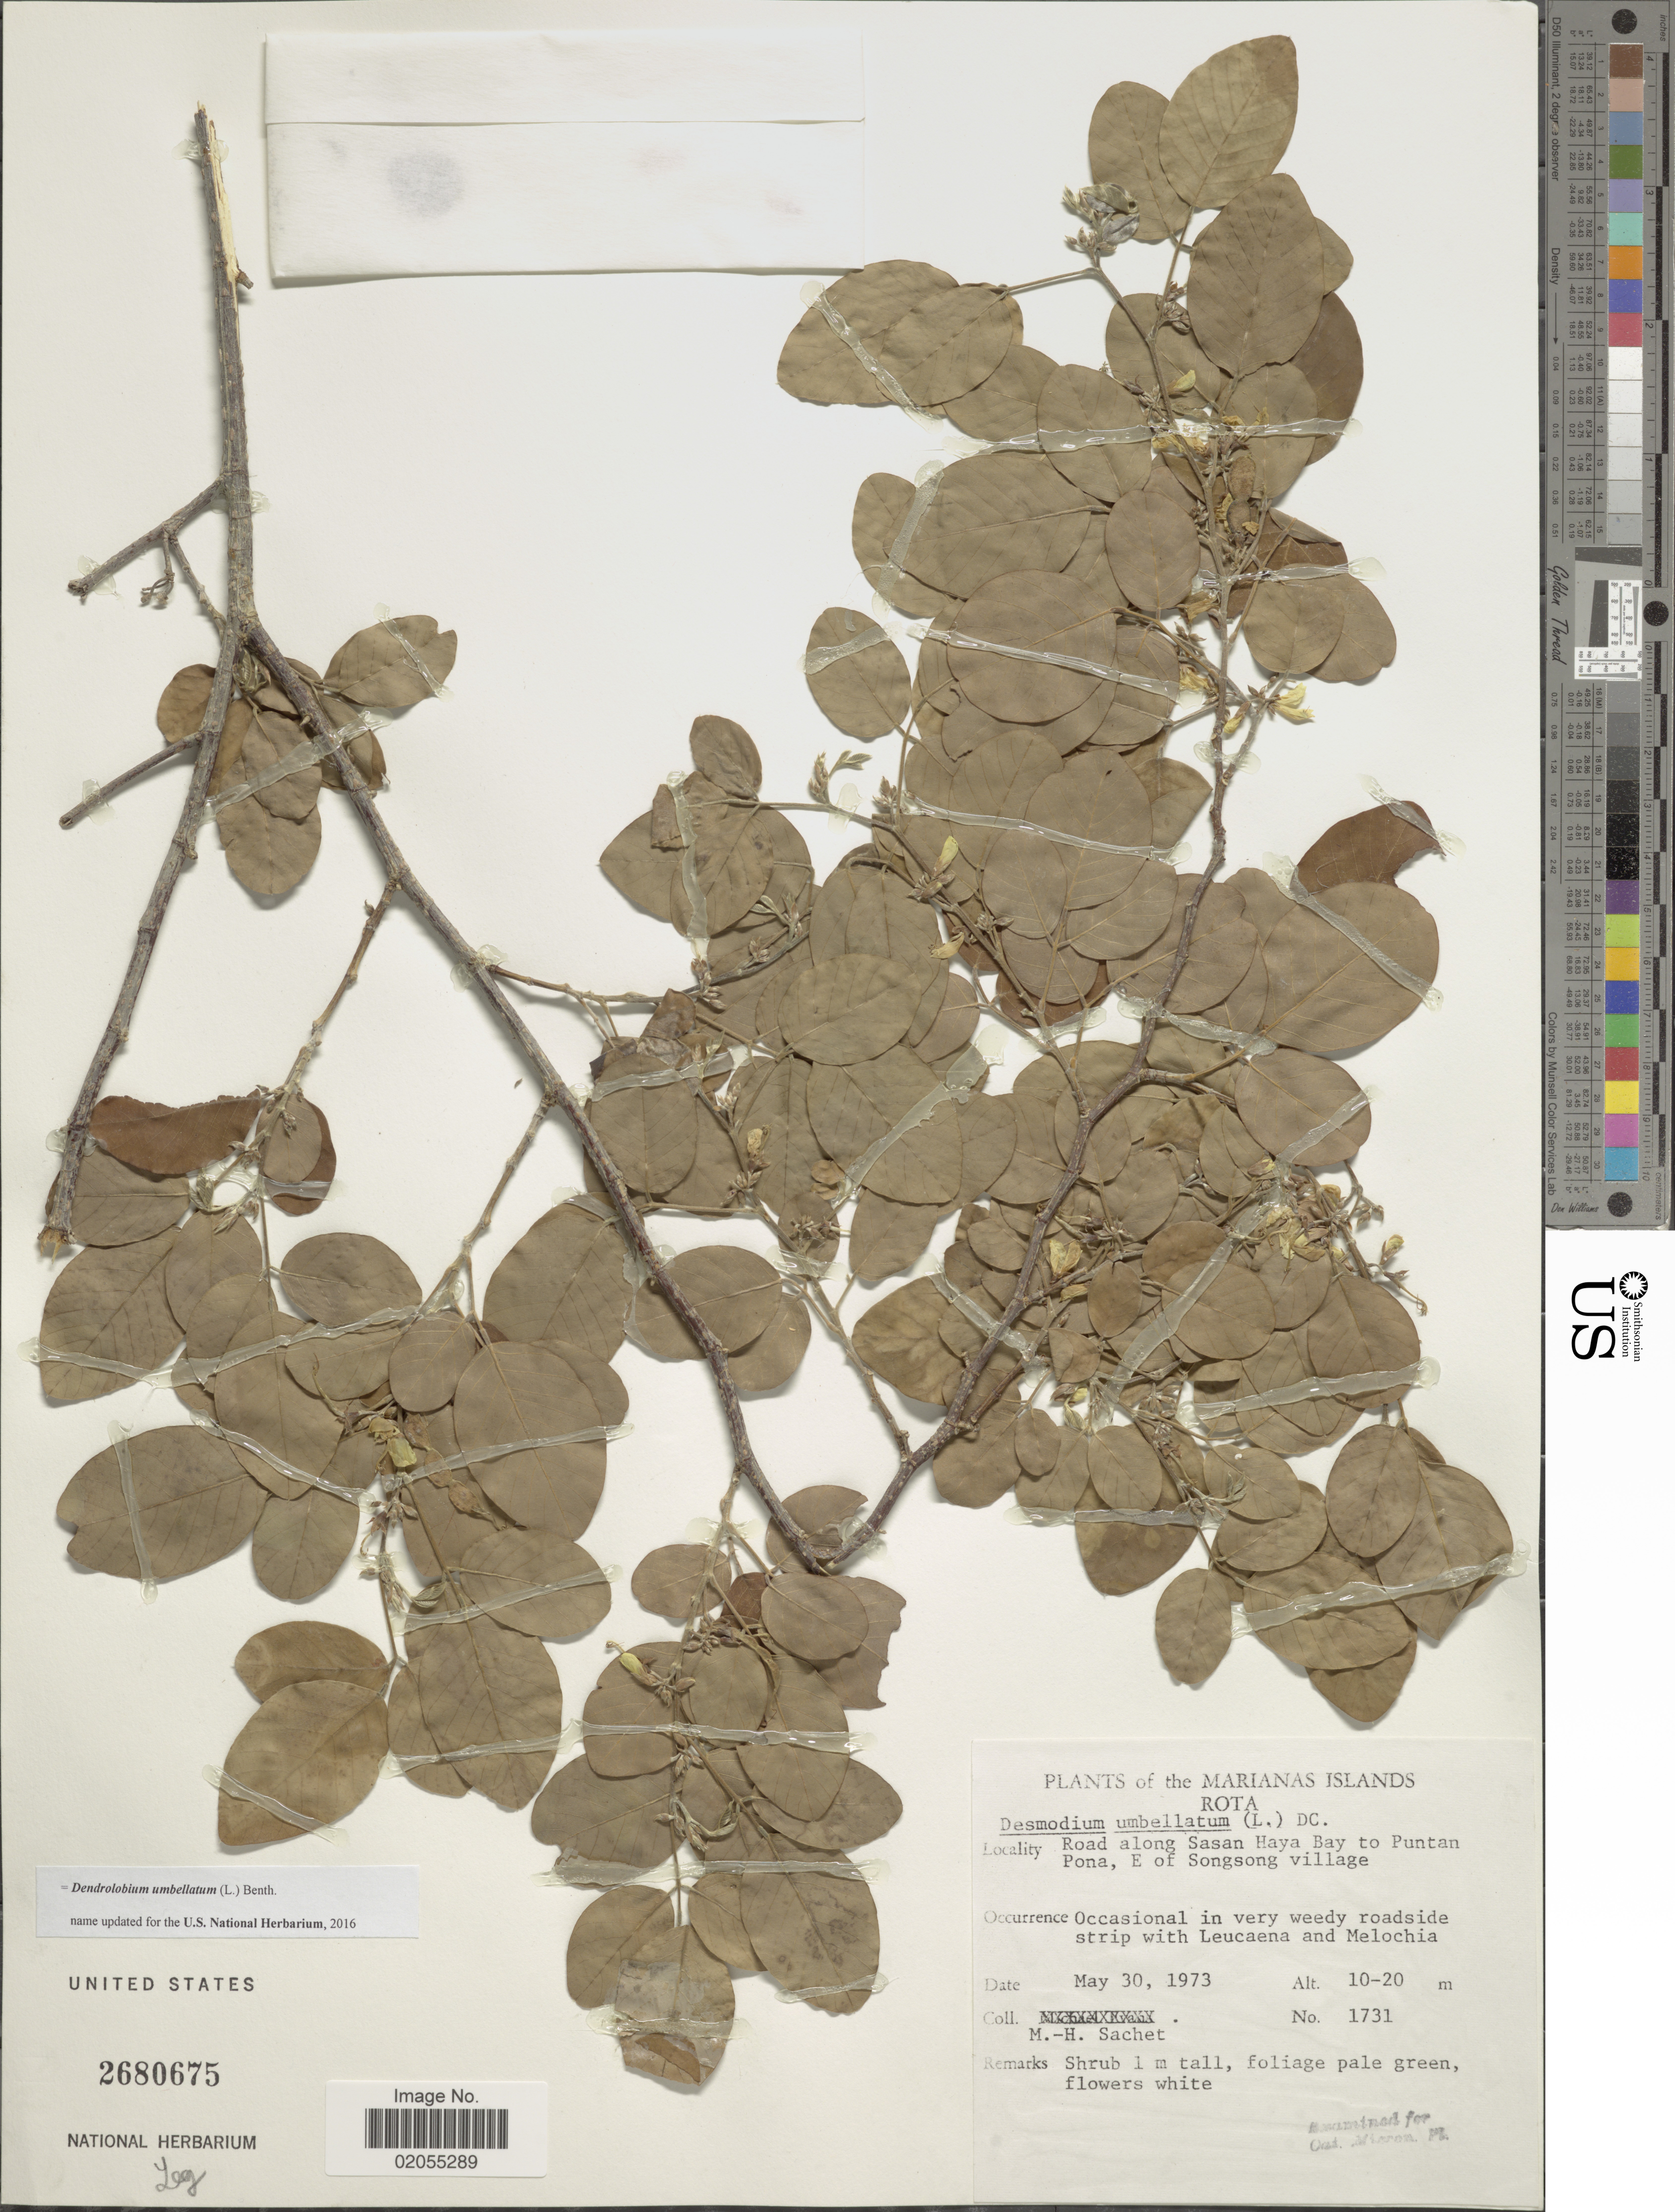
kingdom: Plantae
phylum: Tracheophyta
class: Magnoliopsida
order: Fabales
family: Fabaceae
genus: Dendrolobium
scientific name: Dendrolobium umbellatum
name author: (L.) Benth.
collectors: M.-H. Sachet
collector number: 1731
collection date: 1973-05-30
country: Northern Mariana Islands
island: Rota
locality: Rota, eoad along Sasan Haya Bay to Puntan Pona, E of Songsong village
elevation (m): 10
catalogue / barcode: US 2680675